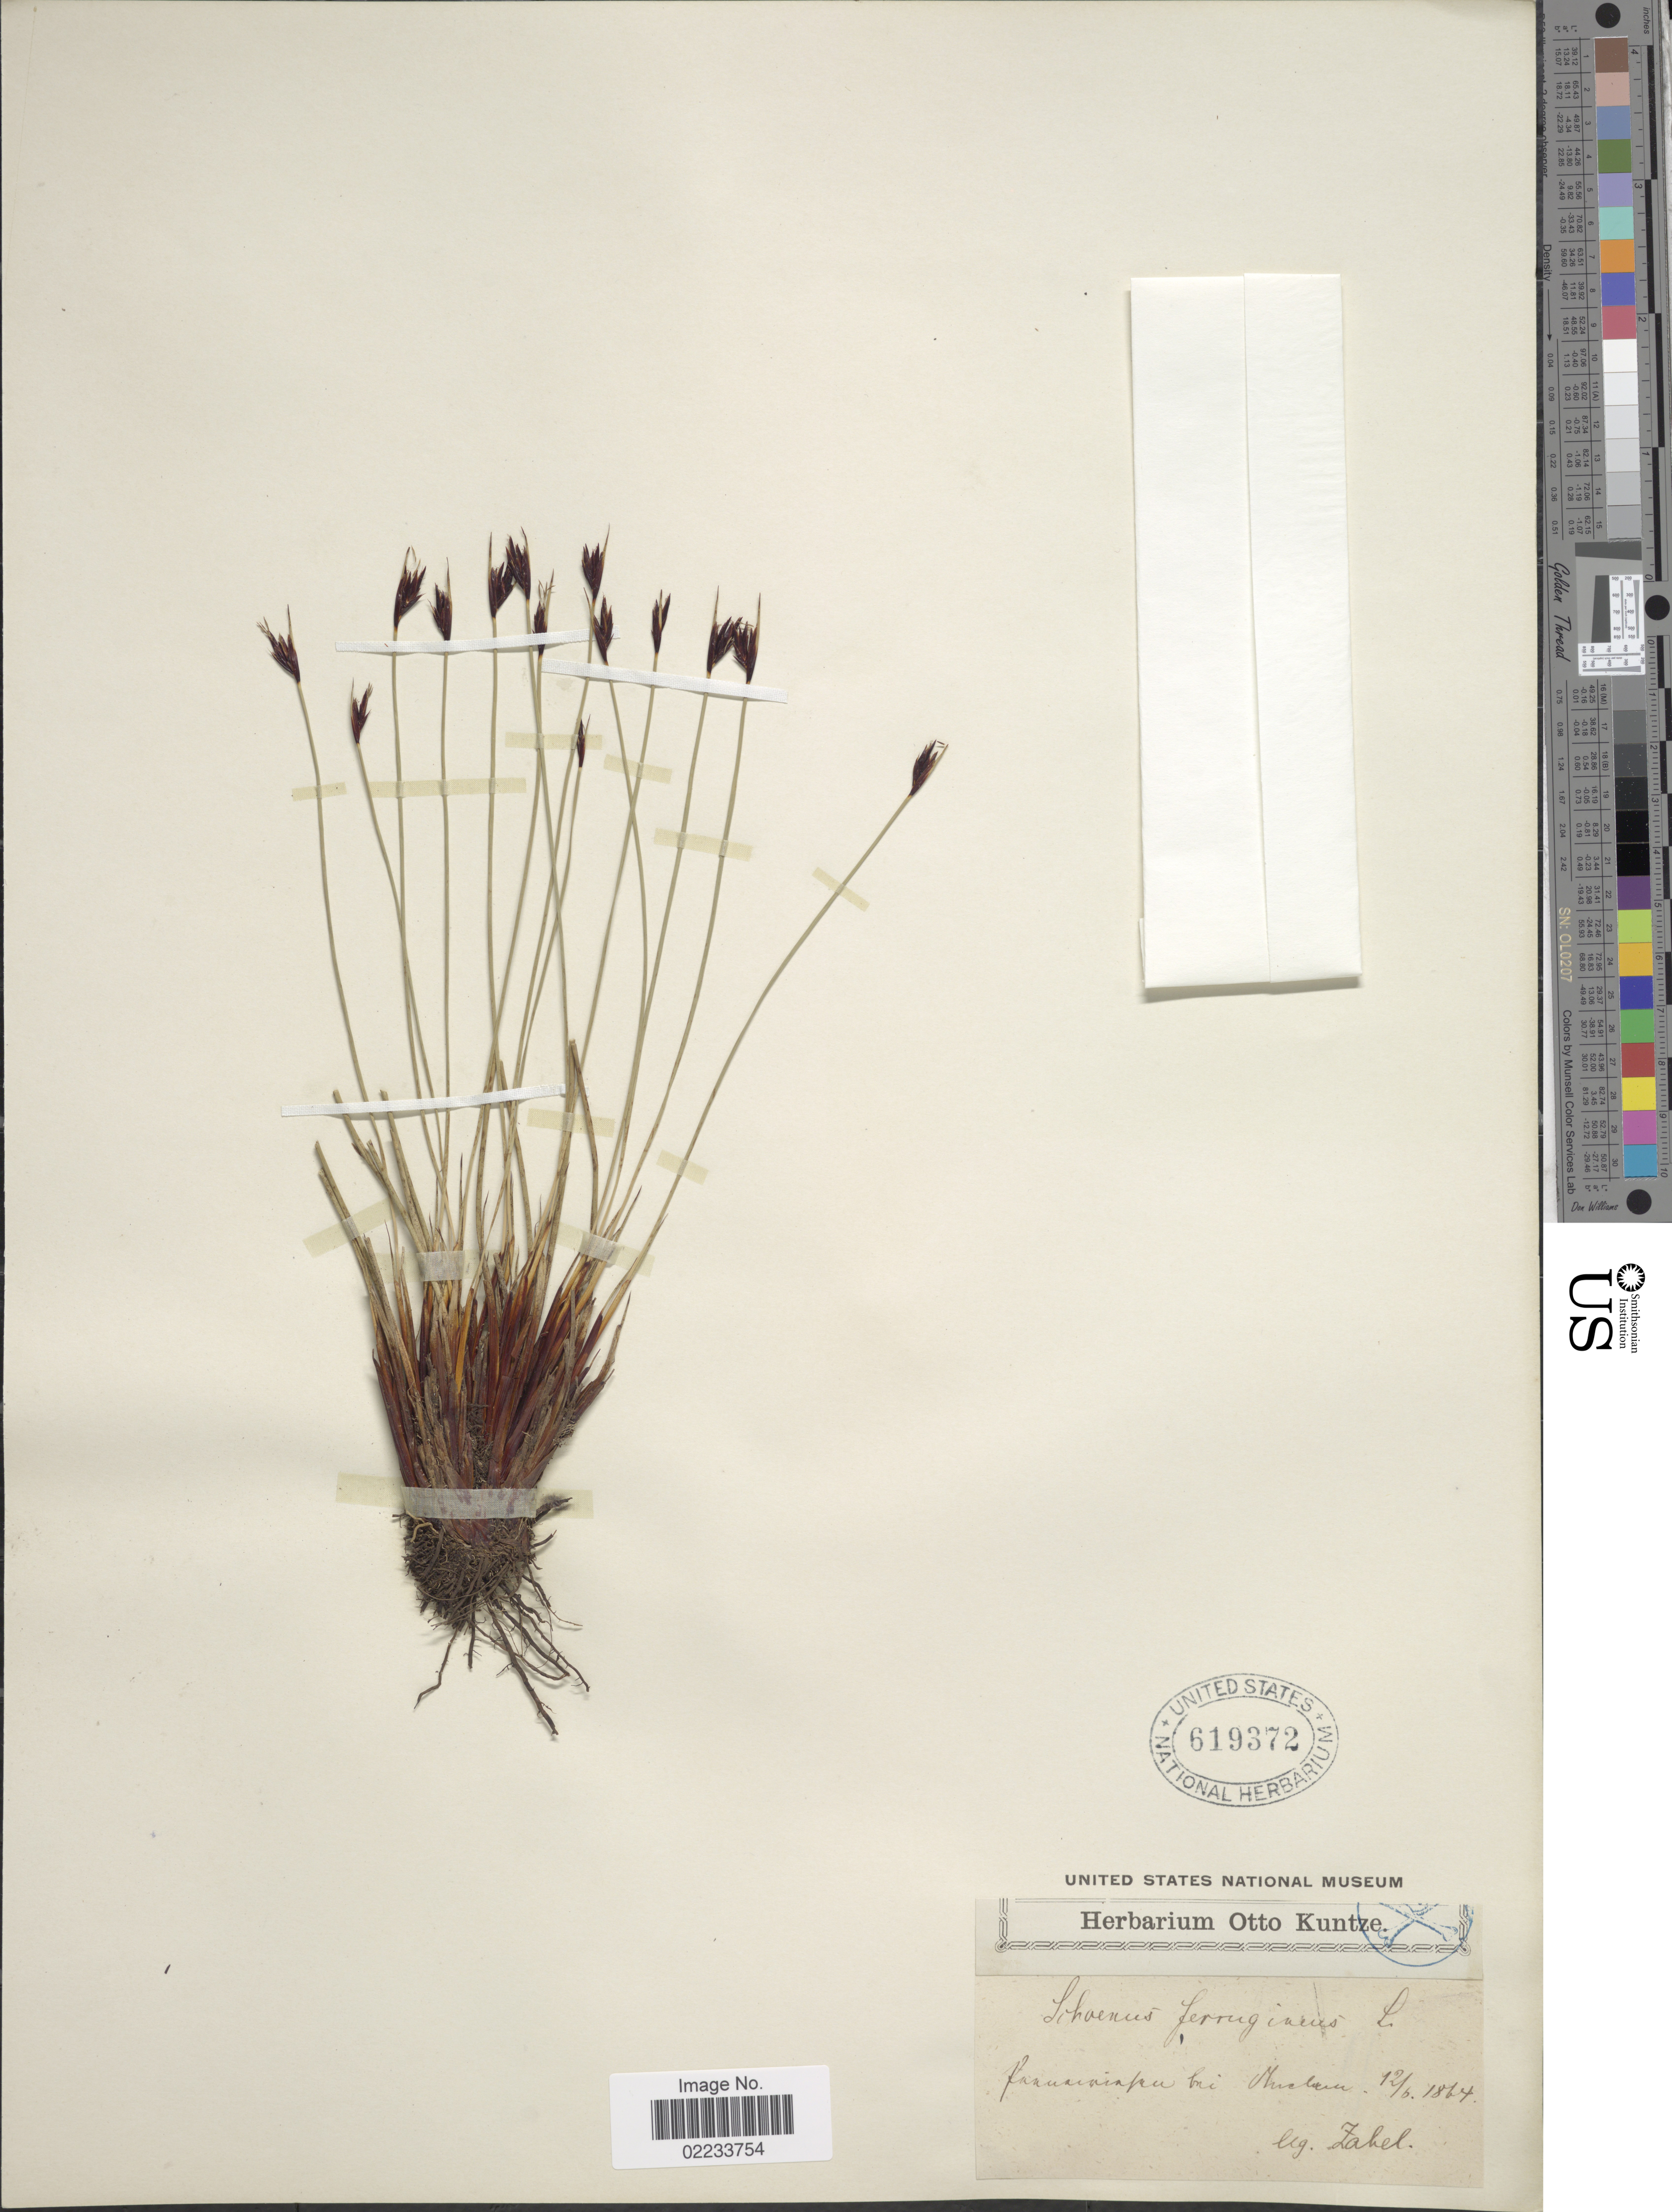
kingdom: Plantae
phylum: Tracheophyta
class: Liliopsida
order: Poales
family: Cyperaceae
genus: Schoenus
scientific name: Schoenus ferrugineus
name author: L.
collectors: Zahel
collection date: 1864-06-12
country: Germany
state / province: Sachsen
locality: Panuacaiapu bei Muchen [interpreted]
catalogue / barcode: US 619372